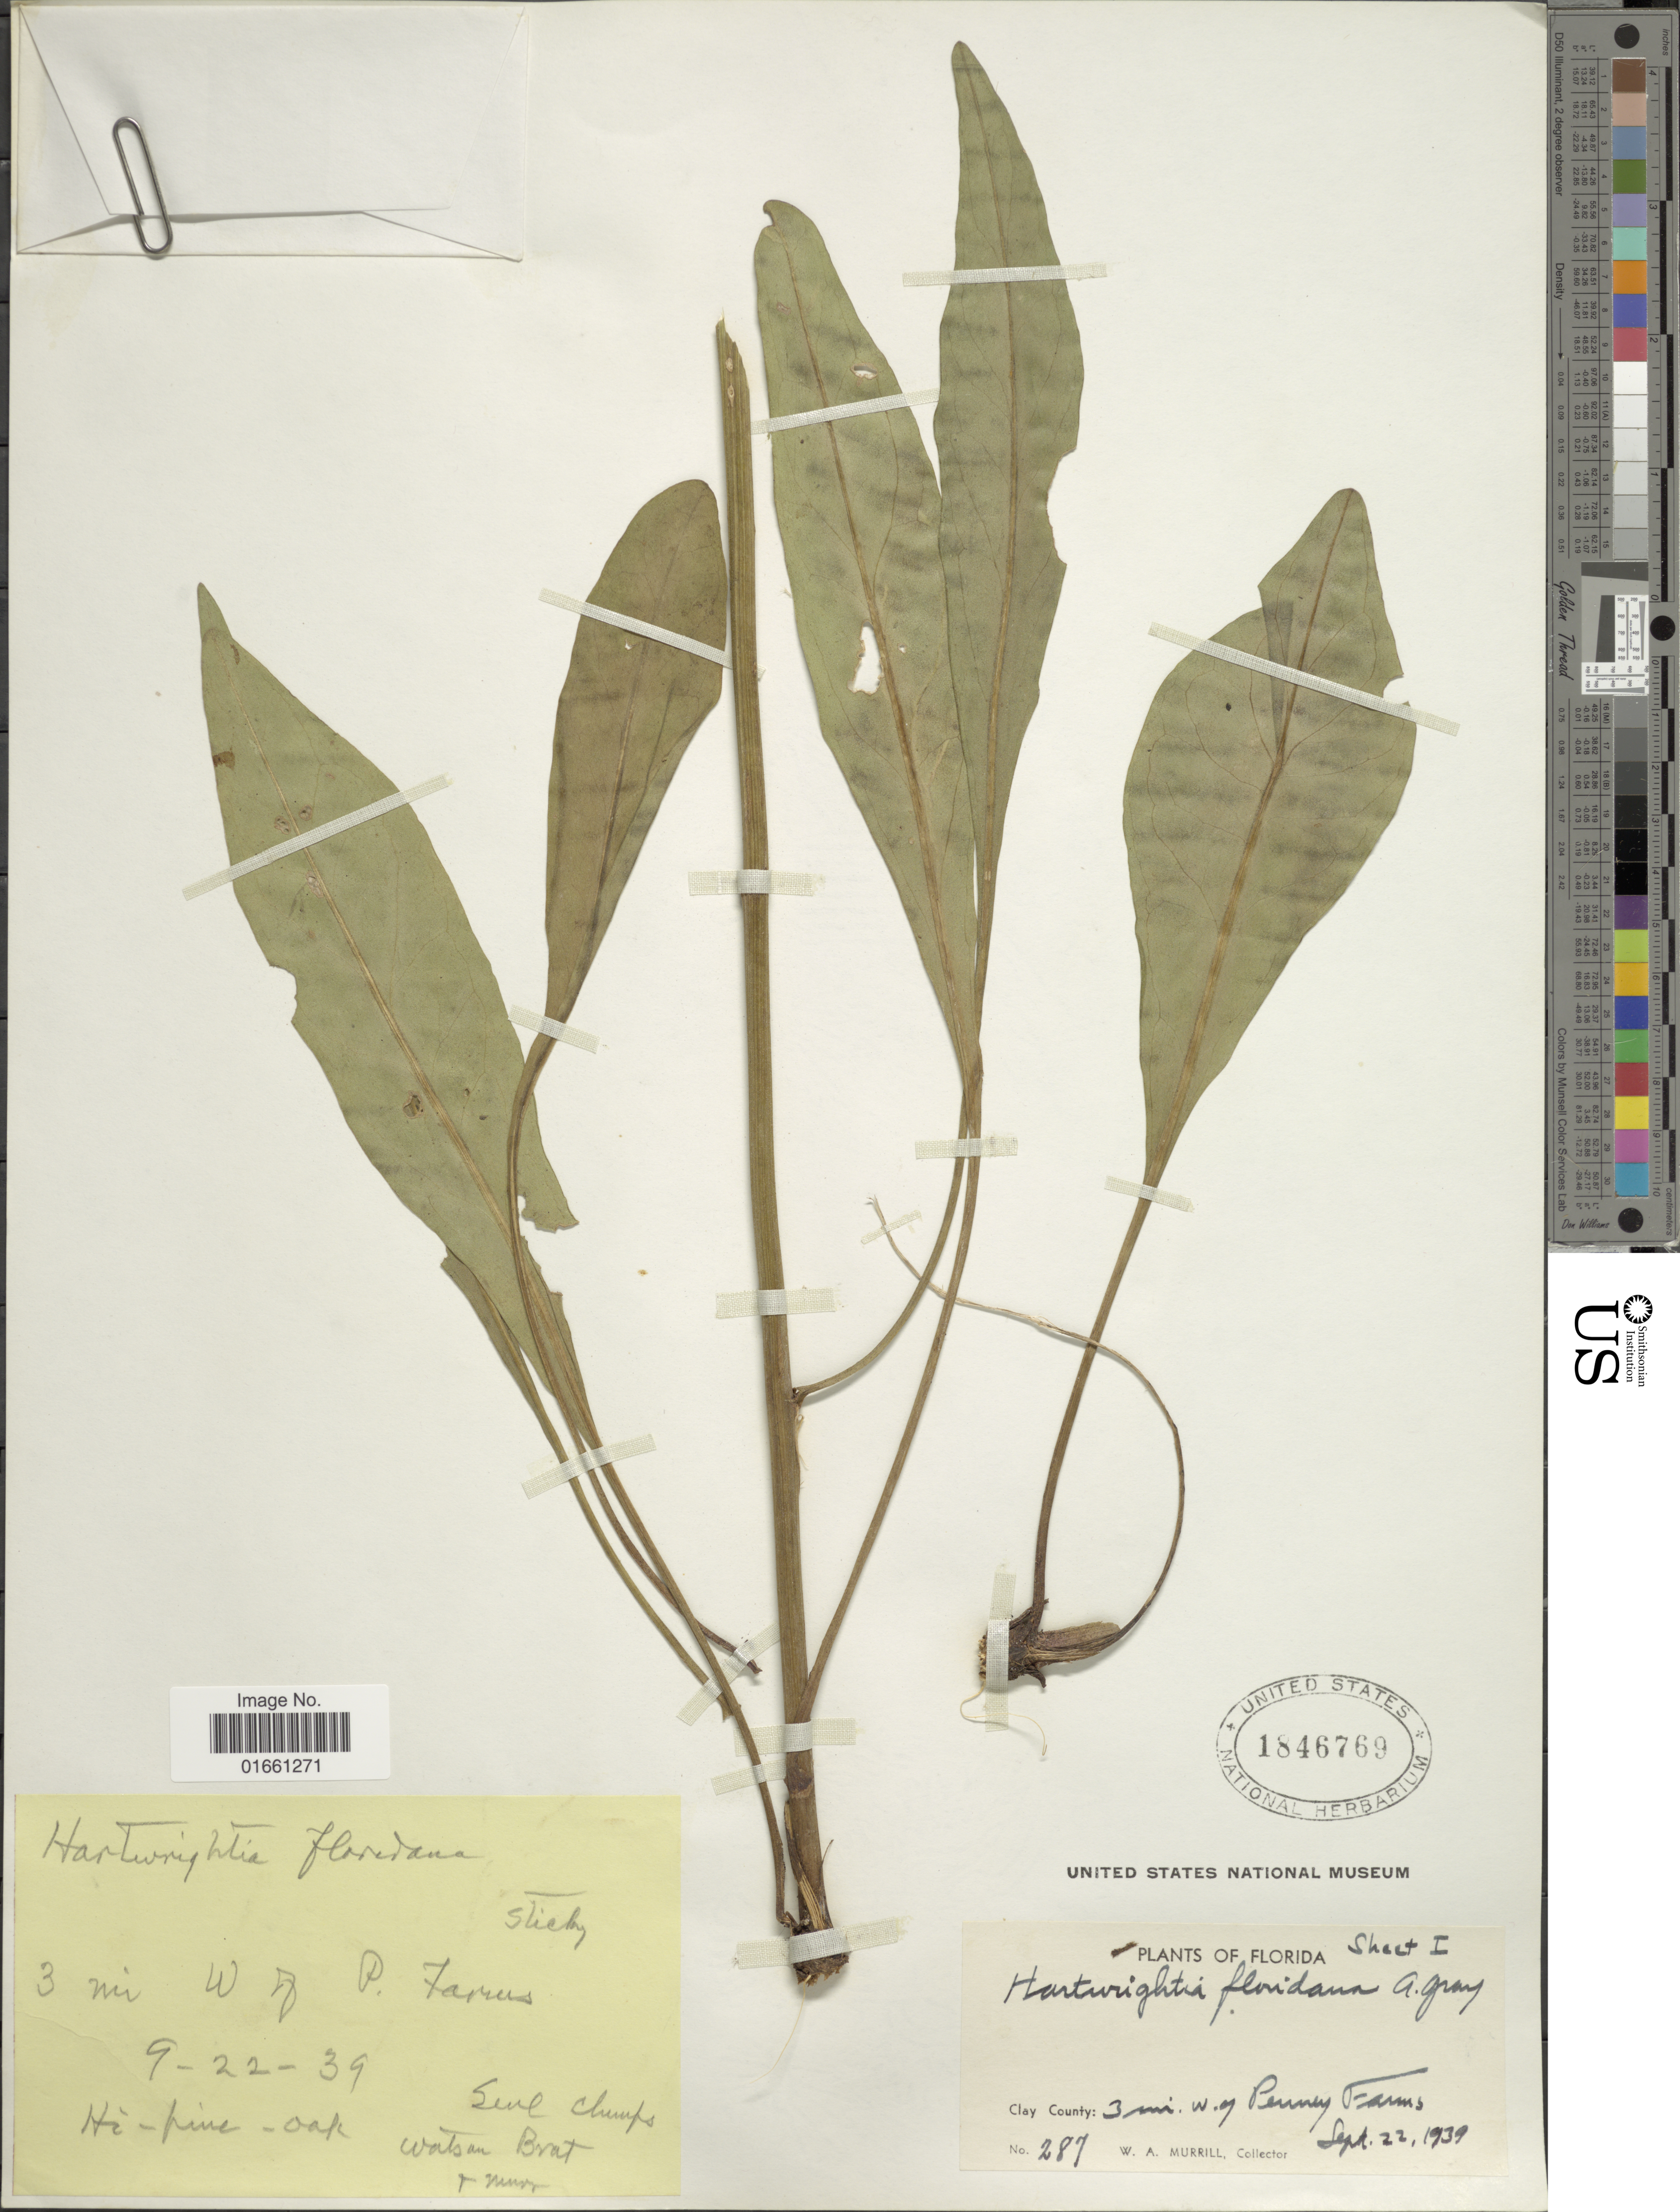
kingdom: Plantae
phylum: Tracheophyta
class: Magnoliopsida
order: Asterales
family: Asteraceae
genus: Hartwrightia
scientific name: Hartwrightia floridana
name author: A. Gray ex S. Watson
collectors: W. A. Murrill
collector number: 287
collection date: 1939-09-22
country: United States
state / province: Florida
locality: Clay County: 3 mi W of Penny Farms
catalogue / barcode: US 1846769